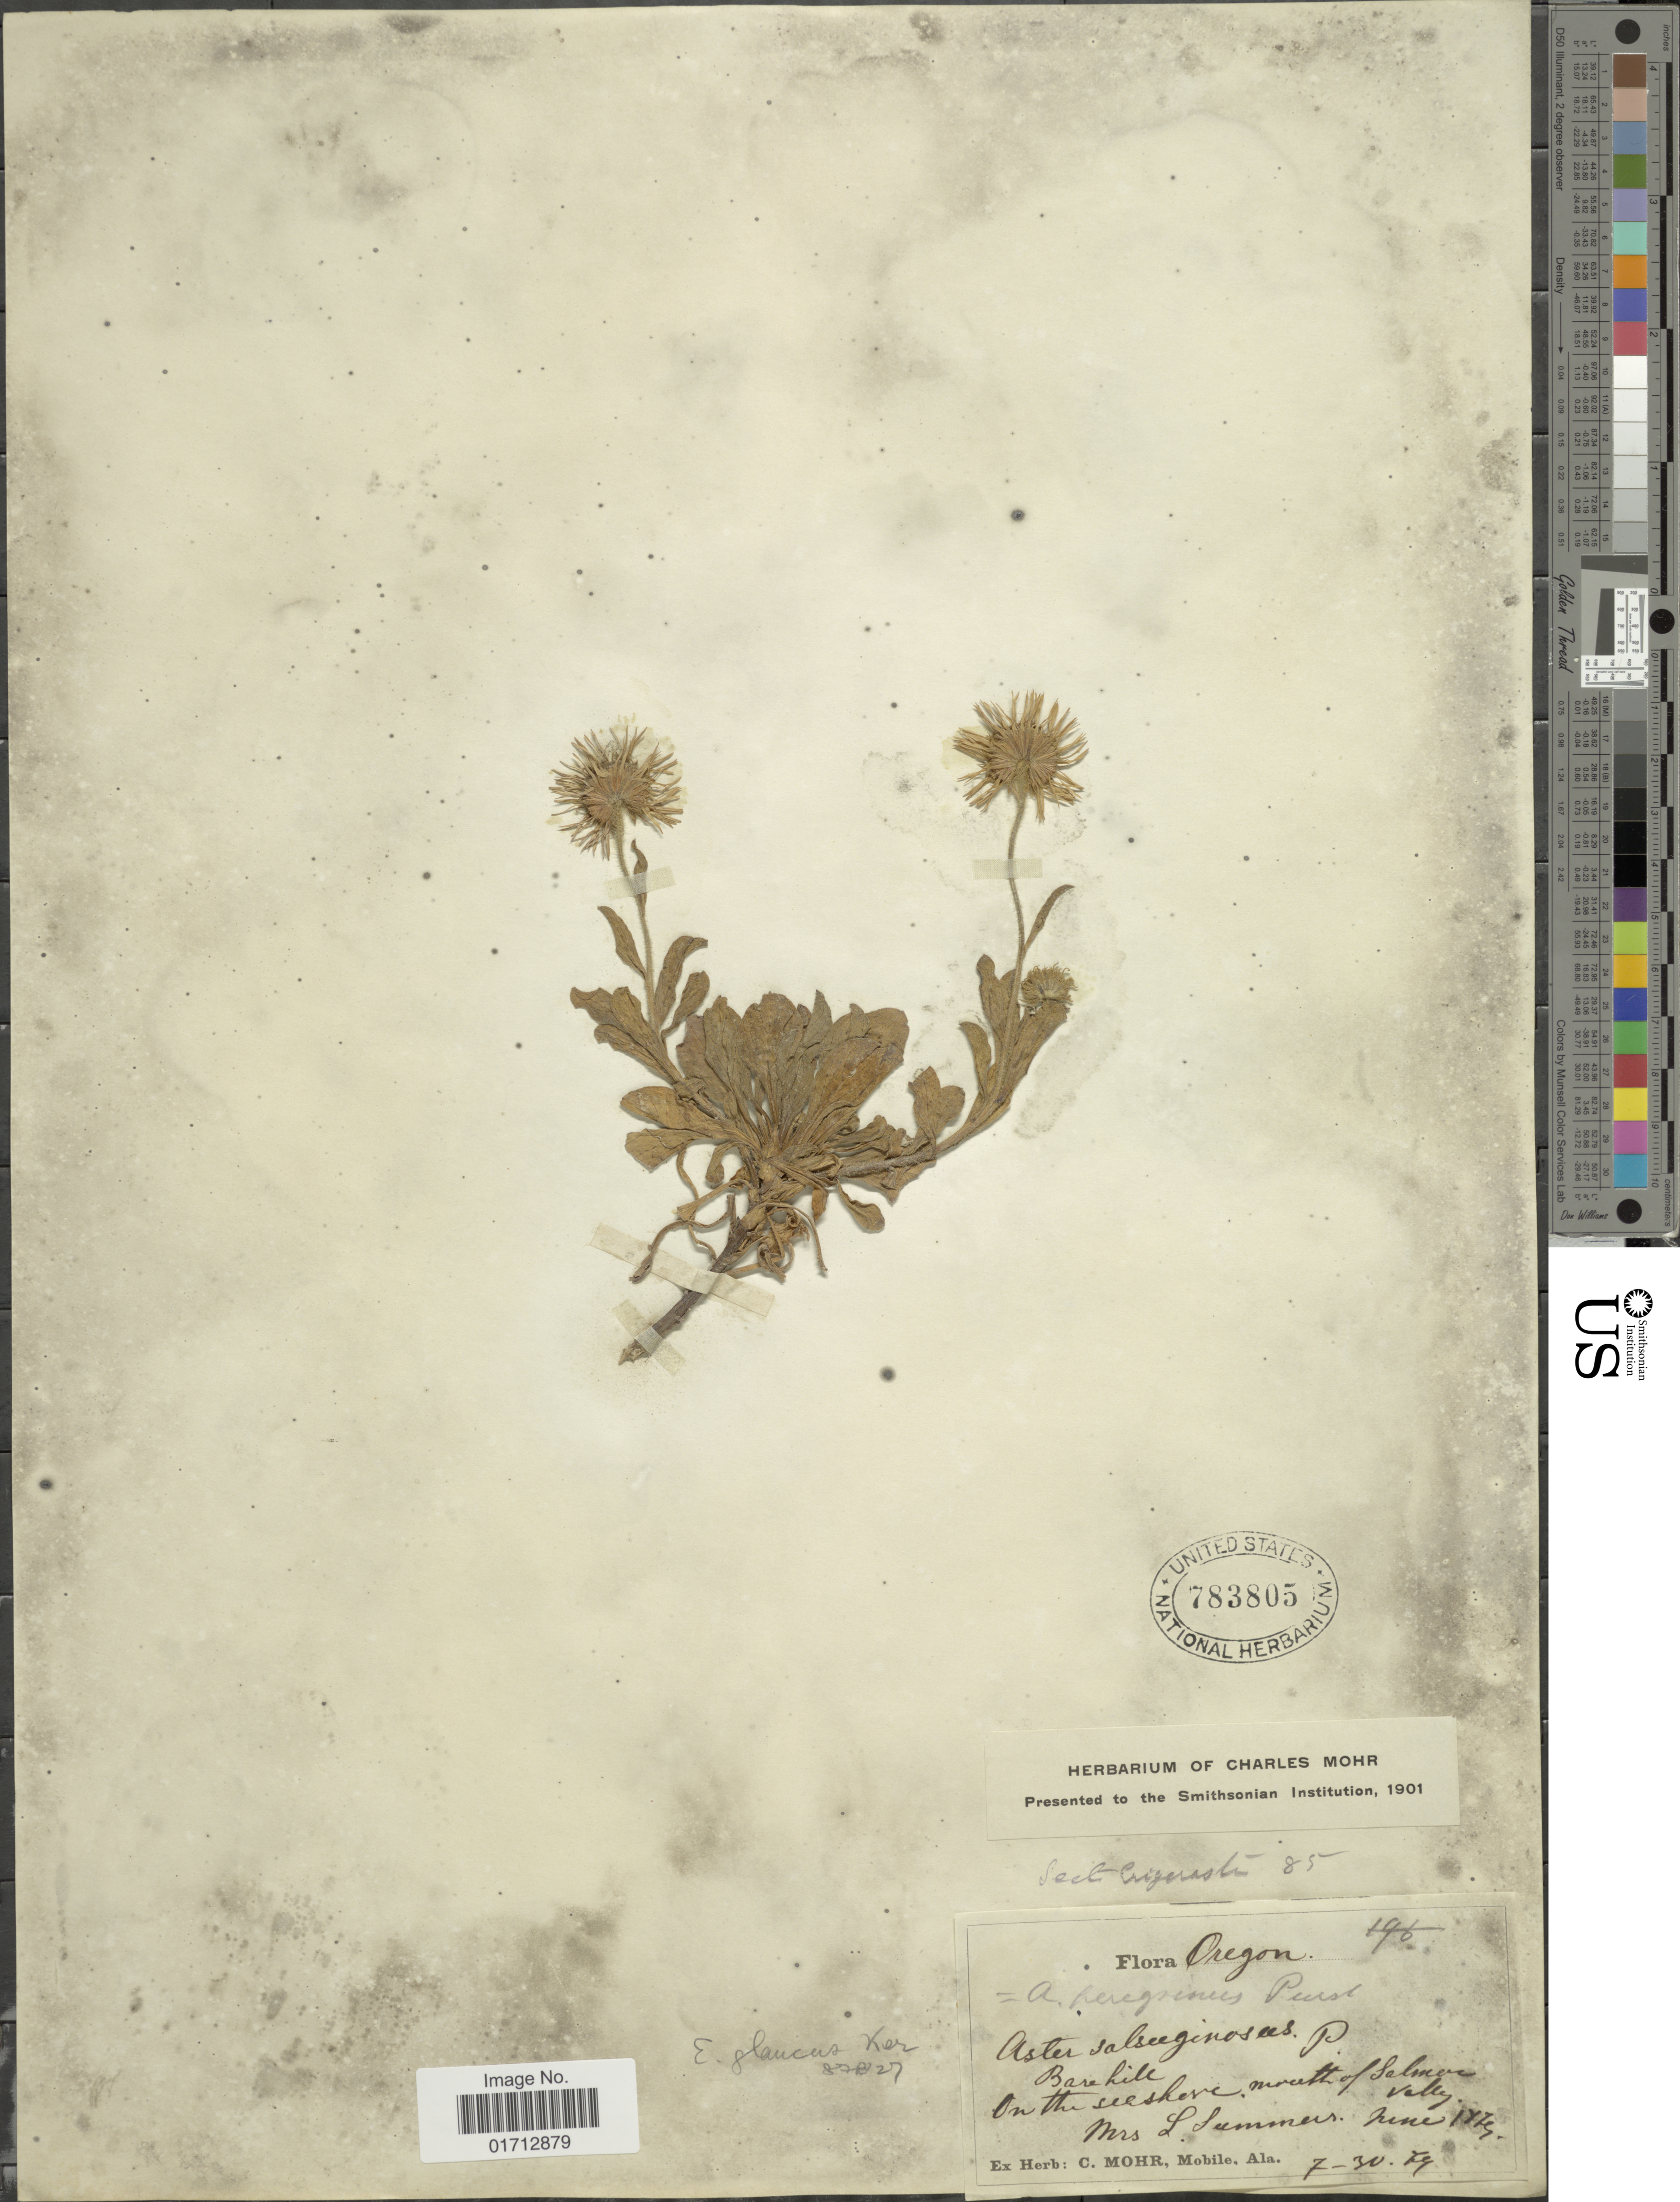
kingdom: Plantae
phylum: Tracheophyta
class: Magnoliopsida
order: Asterales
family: Asteraceae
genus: Erigeron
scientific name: Erigeron glaucus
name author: Ker Gawl.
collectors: L. Summers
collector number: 196*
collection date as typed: Transcribed d/m/y: 30/7/64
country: United States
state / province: Oregon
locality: On the seashore, mouth of Salmon Valley.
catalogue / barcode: US 783805